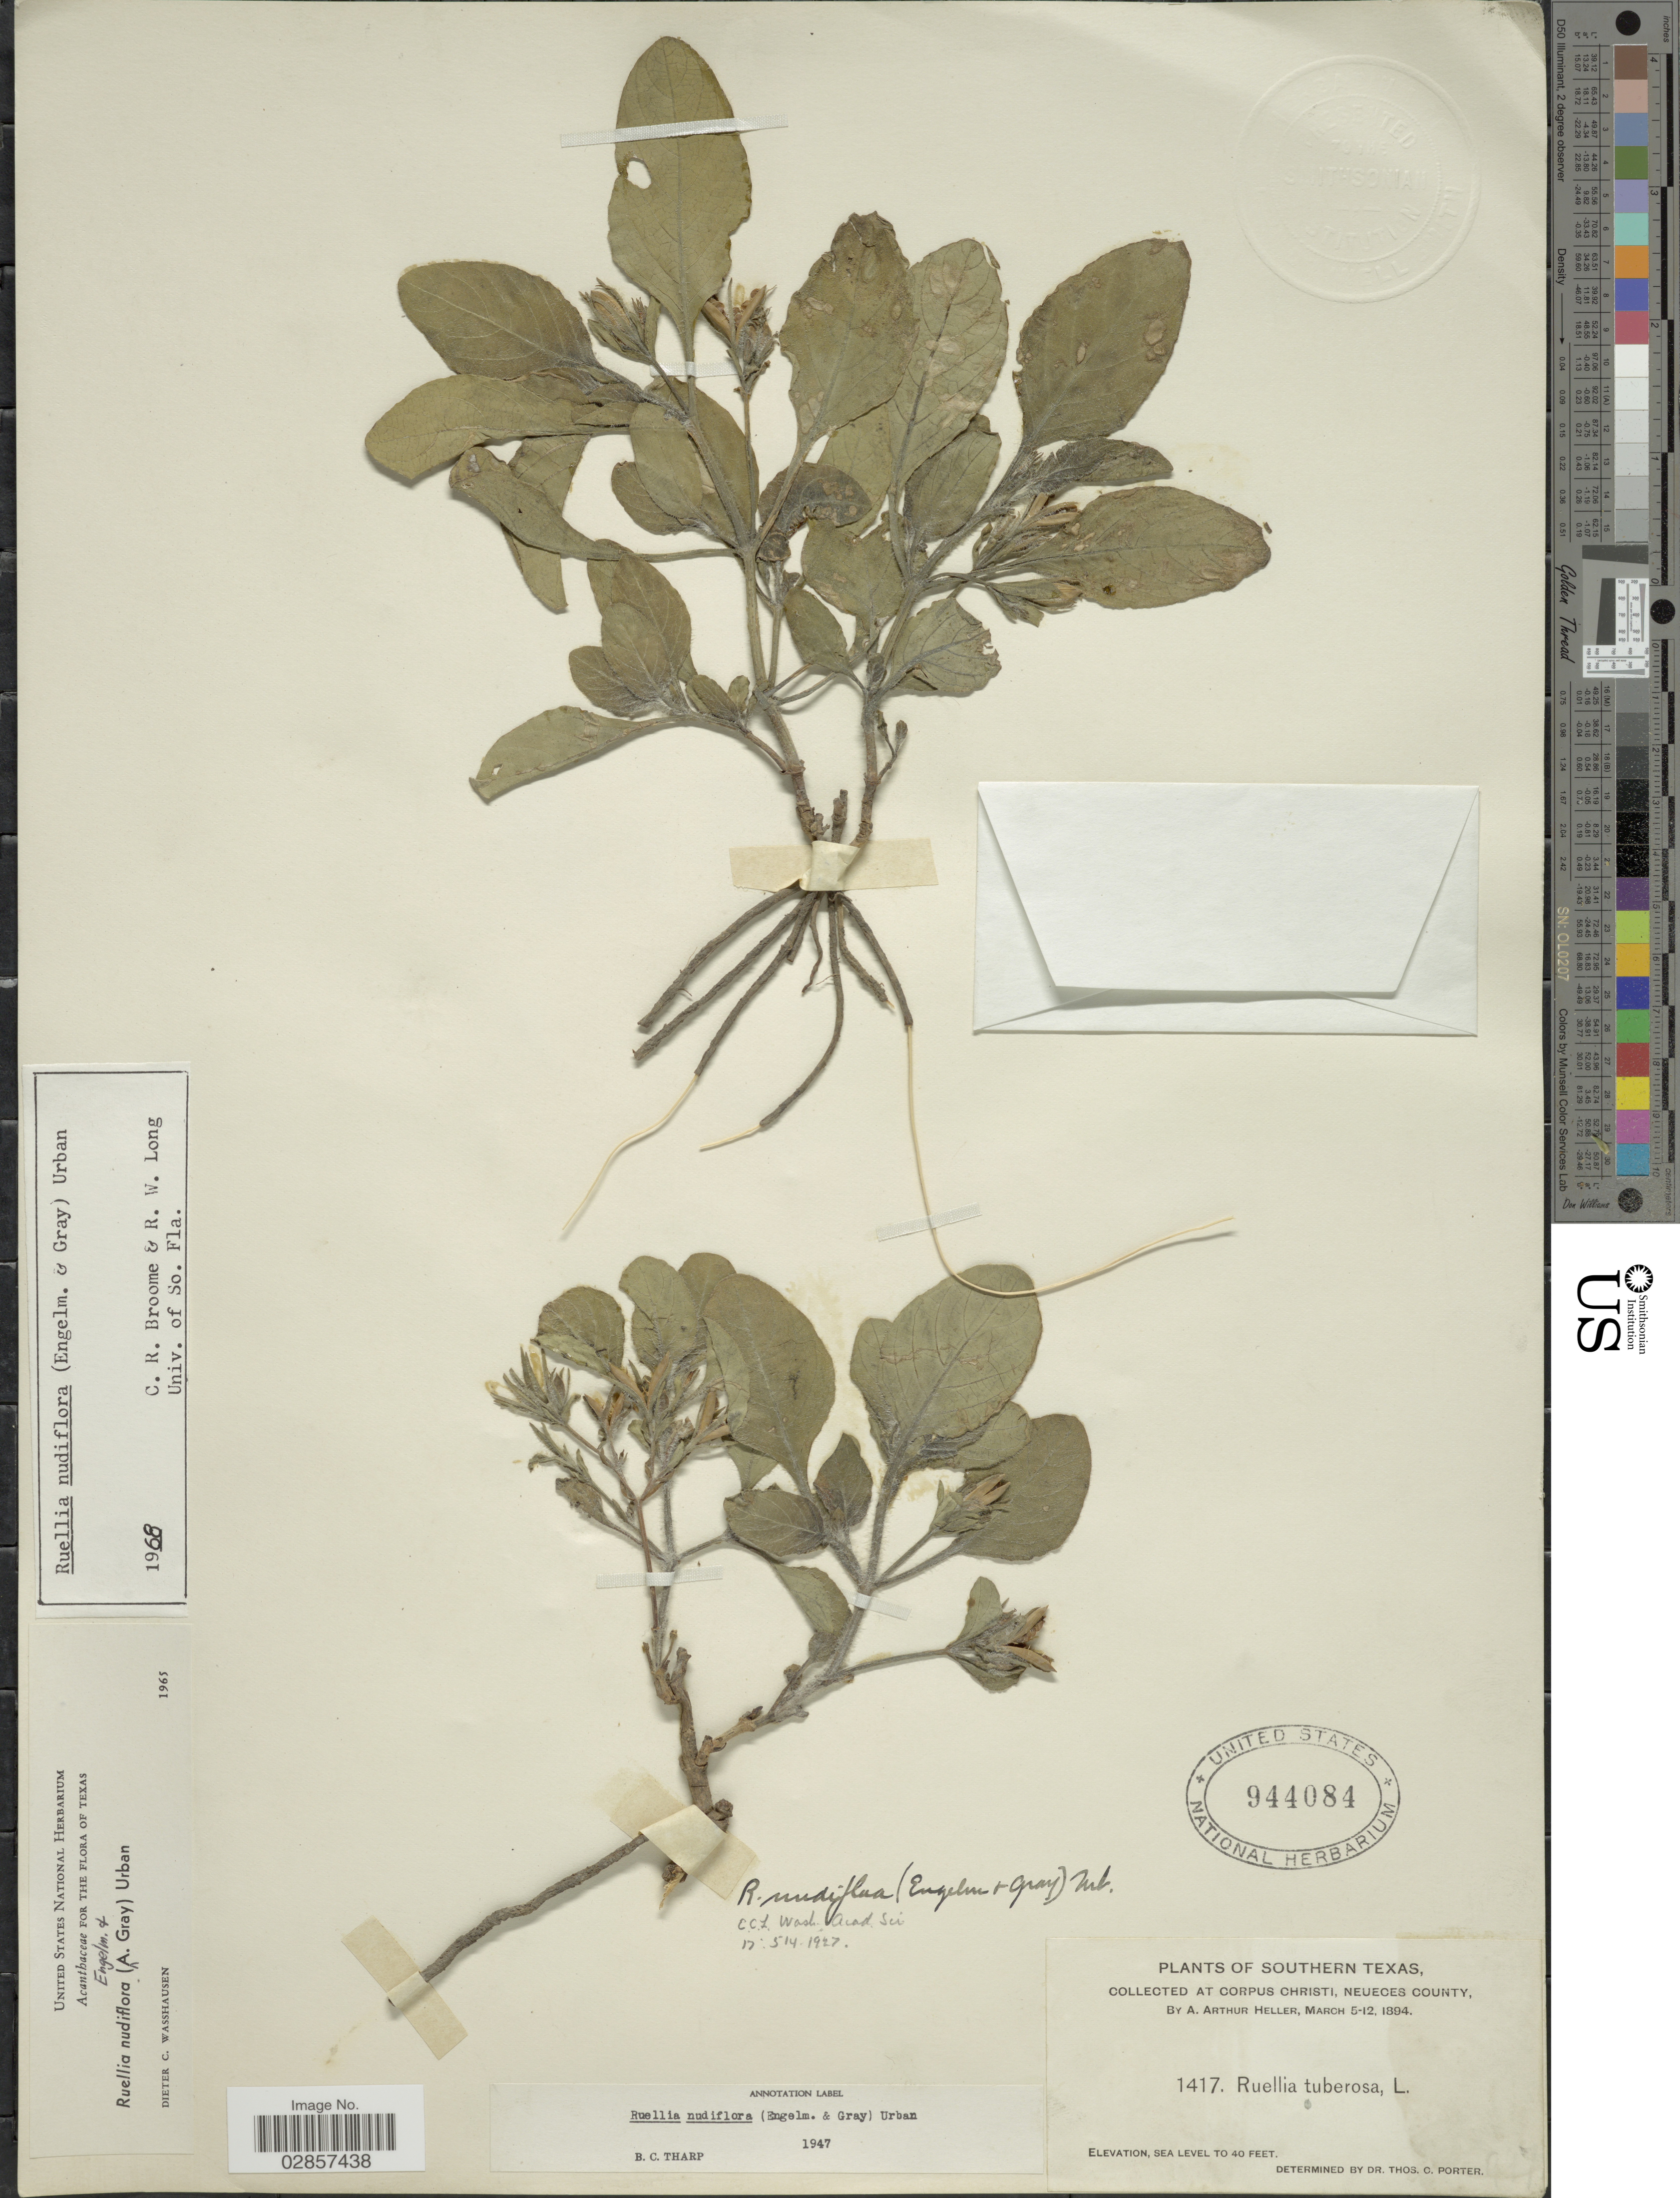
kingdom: Plantae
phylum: Tracheophyta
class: Magnoliopsida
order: Lamiales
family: Acanthaceae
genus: Ruellia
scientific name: Ruellia nudiflora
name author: (Engelm. & A. Gray) Urb.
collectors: A. A. Heller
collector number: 1417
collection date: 1894-03-05/1894-03-12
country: United States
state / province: Texas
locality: Southern Texas, At Corpus Christi, Neueces County.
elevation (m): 0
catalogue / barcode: US 944084